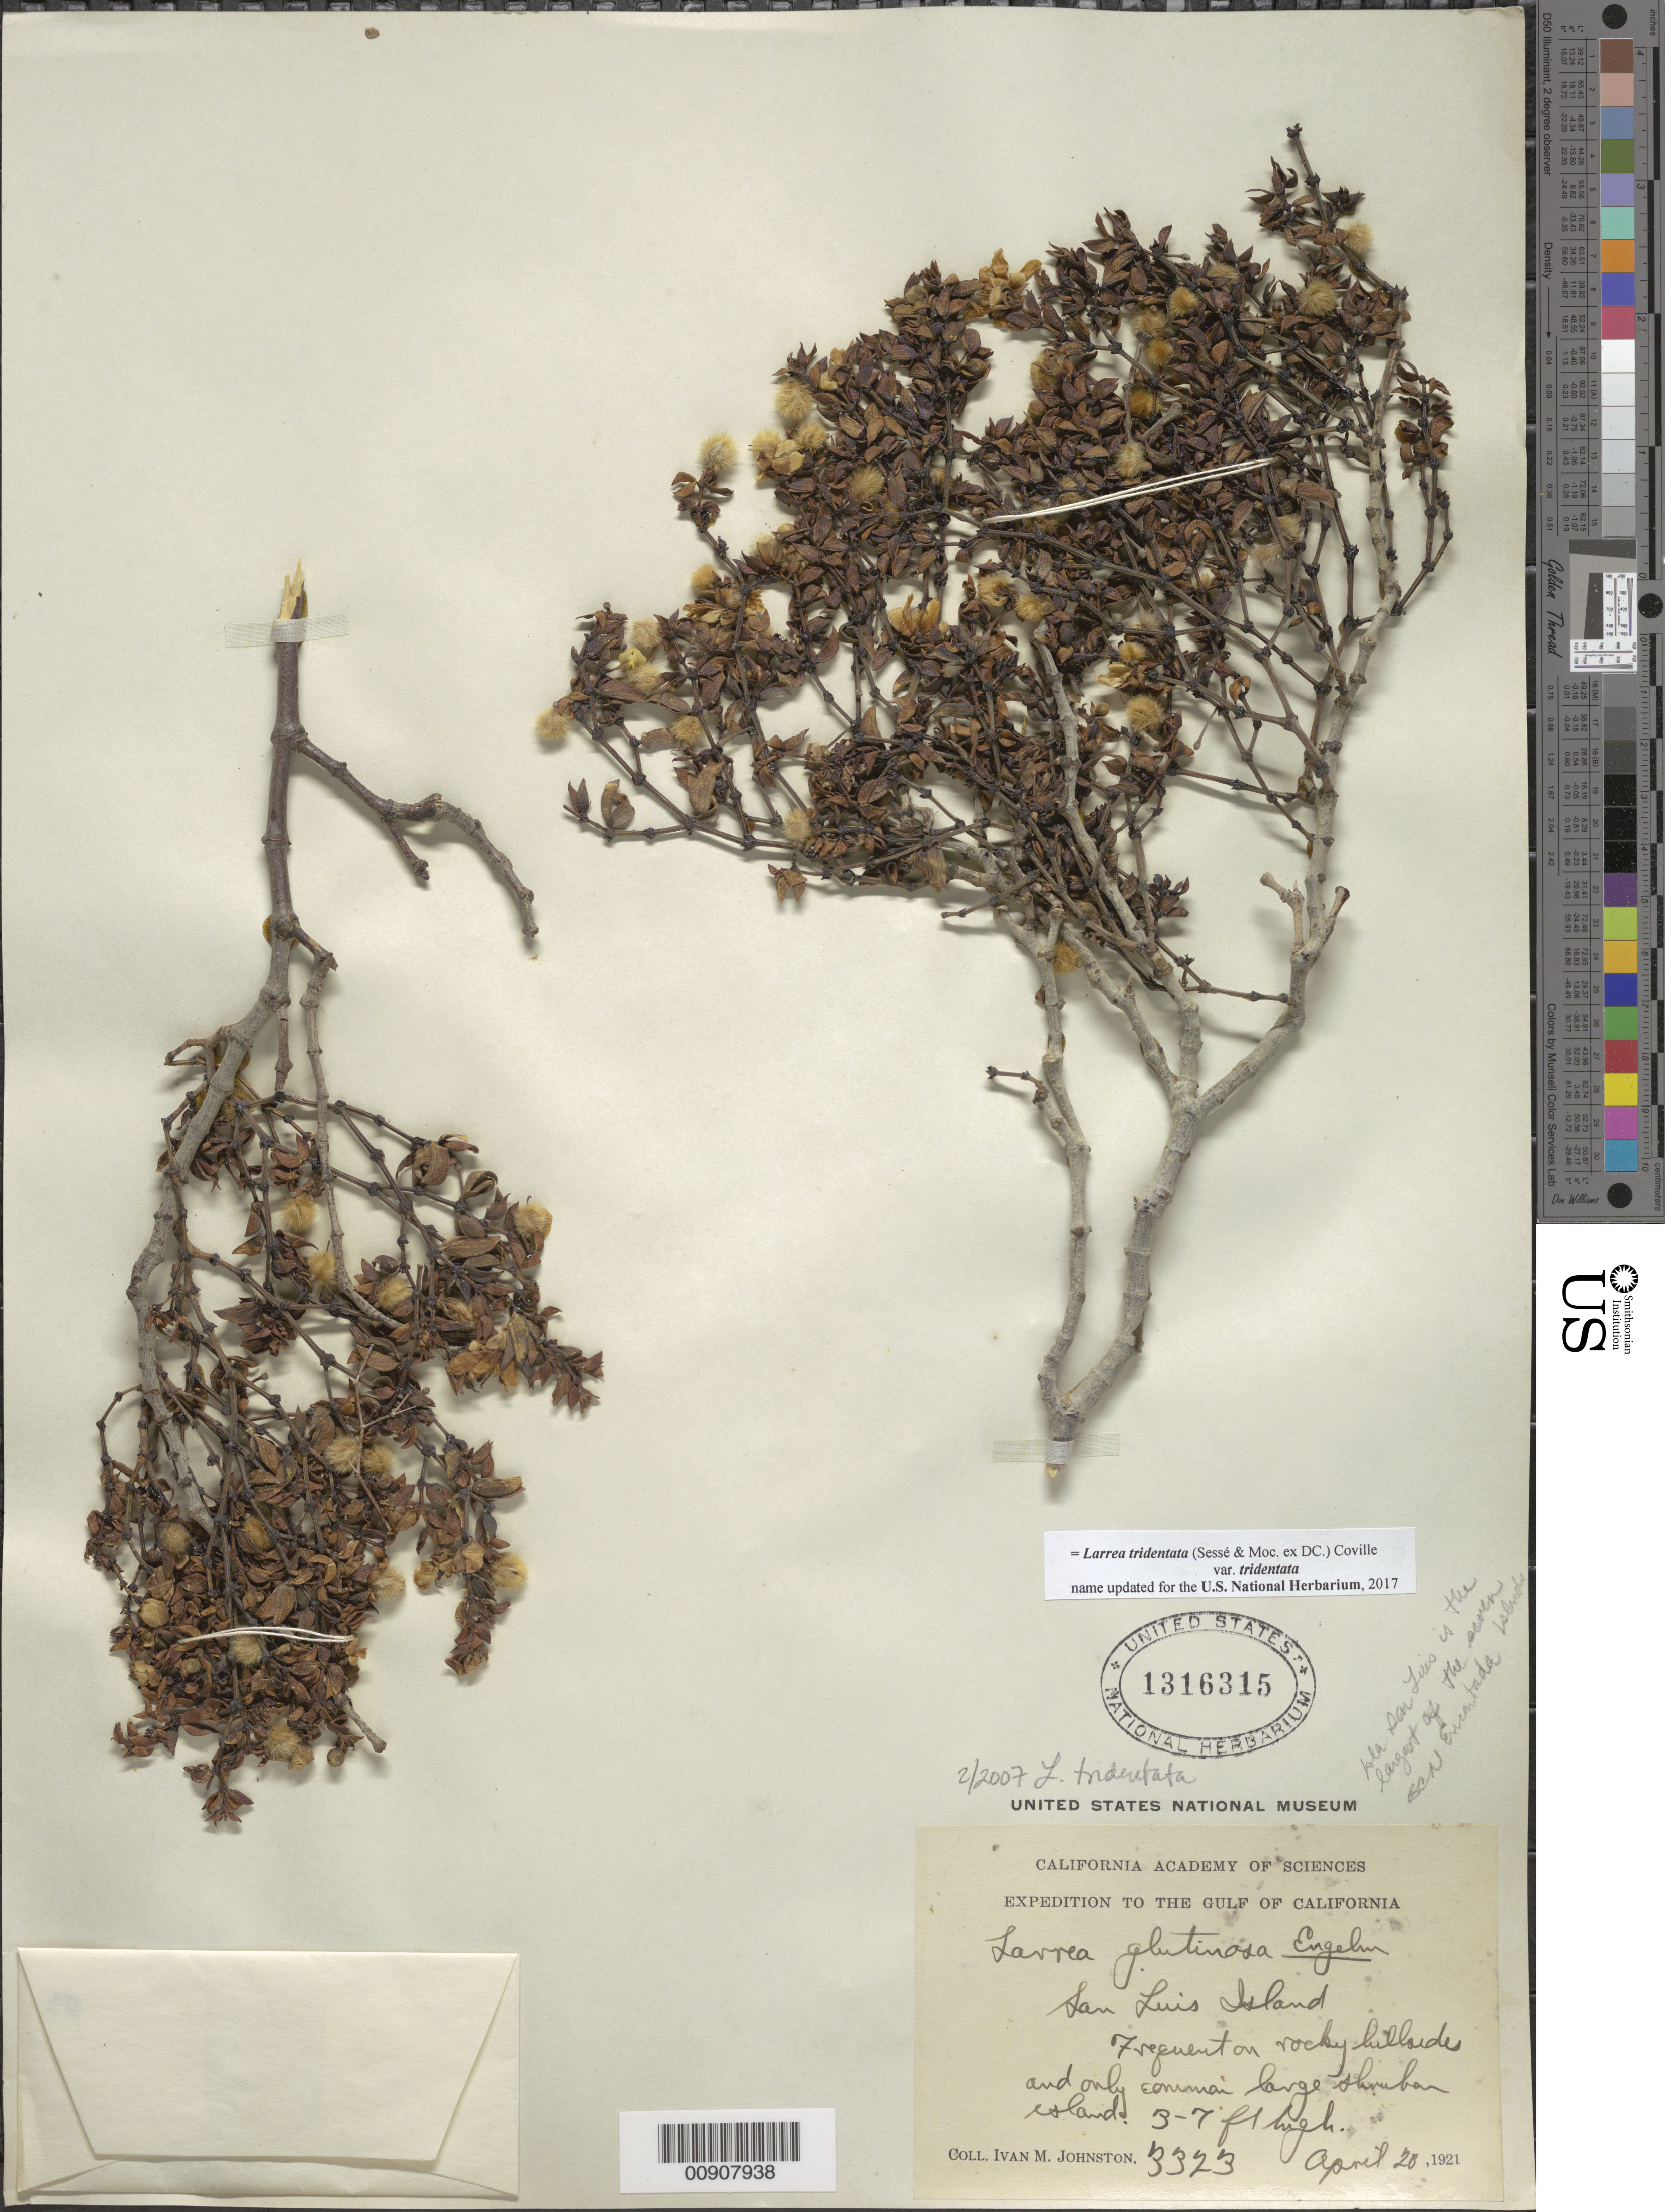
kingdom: Plantae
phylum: Tracheophyta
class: Magnoliopsida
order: Zygophyllales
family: Zygophyllaceae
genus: Larrea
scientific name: Larrea tridentata var. tridentata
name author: (Sessé & Moc. ex DC.) Coville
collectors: I.M. Johnston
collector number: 3323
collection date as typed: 20 Apr 1921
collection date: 1921-04-20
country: Mexico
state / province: Baja California Norte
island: San Luis I.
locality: San Luis Island.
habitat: Frequent on rocky hillsides and only common large shrub on island!.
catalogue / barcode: US 1316315